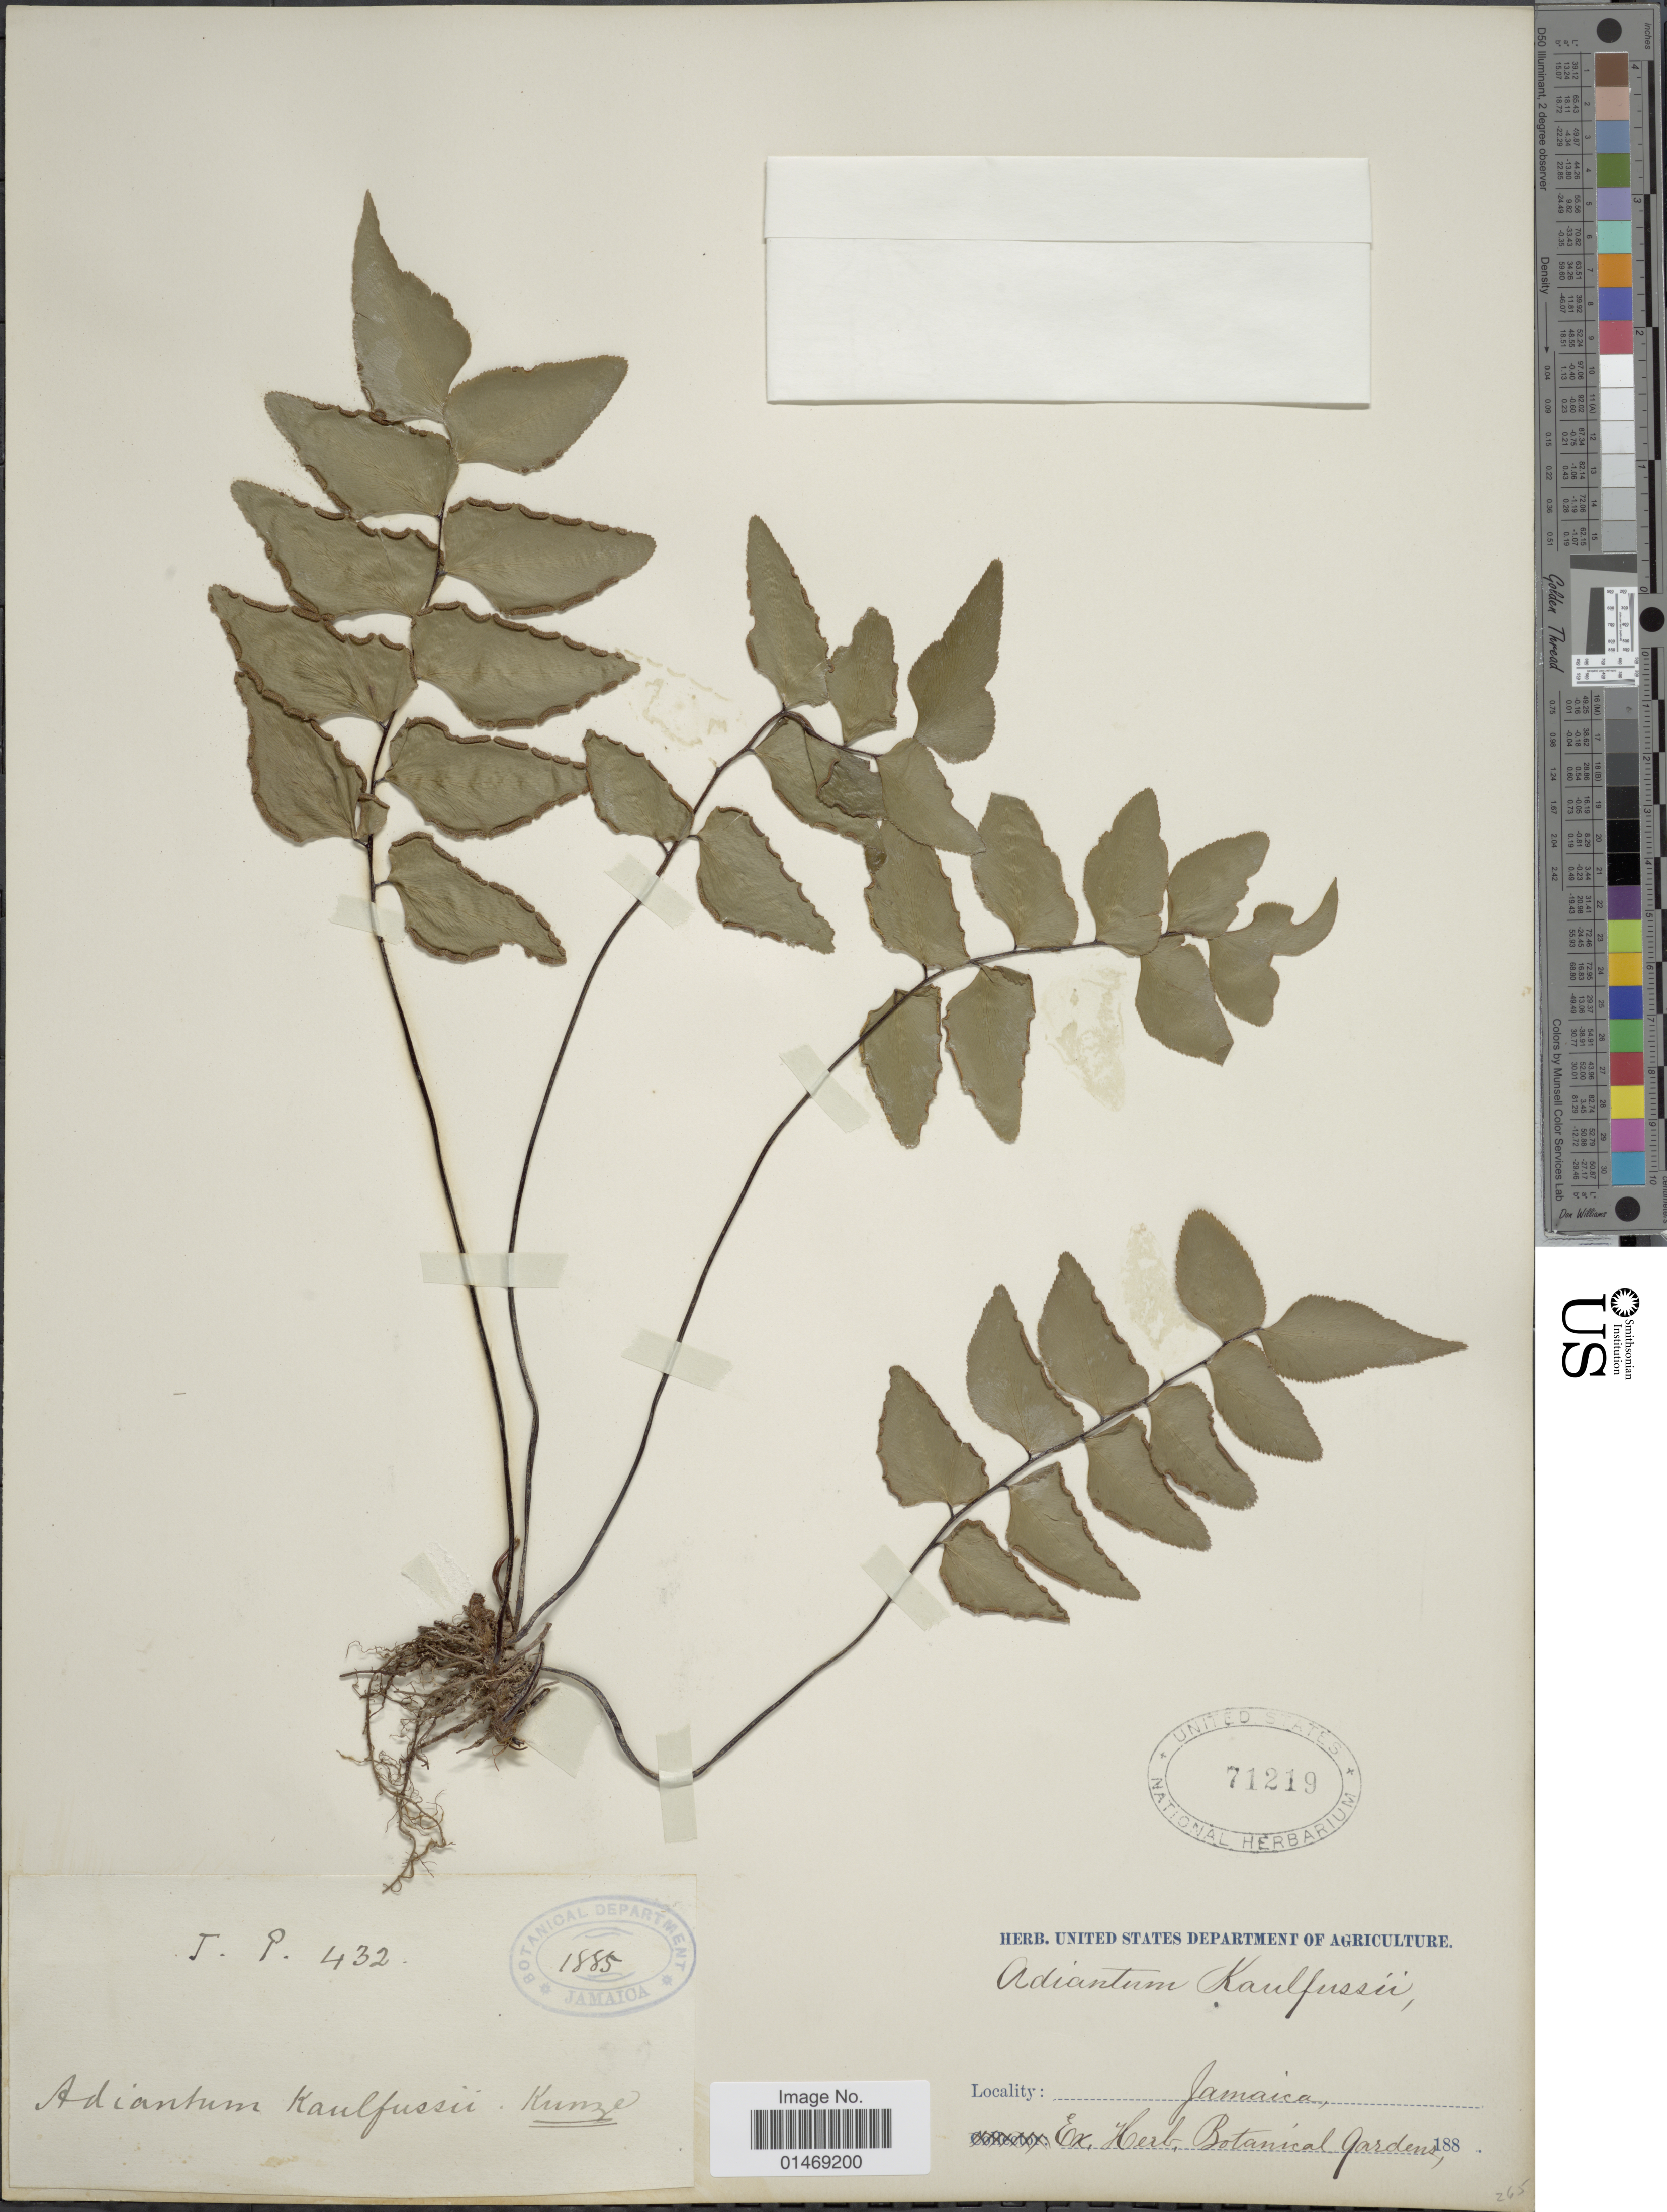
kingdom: Plantae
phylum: Tracheophyta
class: Polypodiopsida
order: Polypodiales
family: Pteridaceae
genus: Adiantum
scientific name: Adiantum petiolatum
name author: Desv.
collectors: ex herb. Bot. Gard.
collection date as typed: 188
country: Jamaica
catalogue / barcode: US 71219